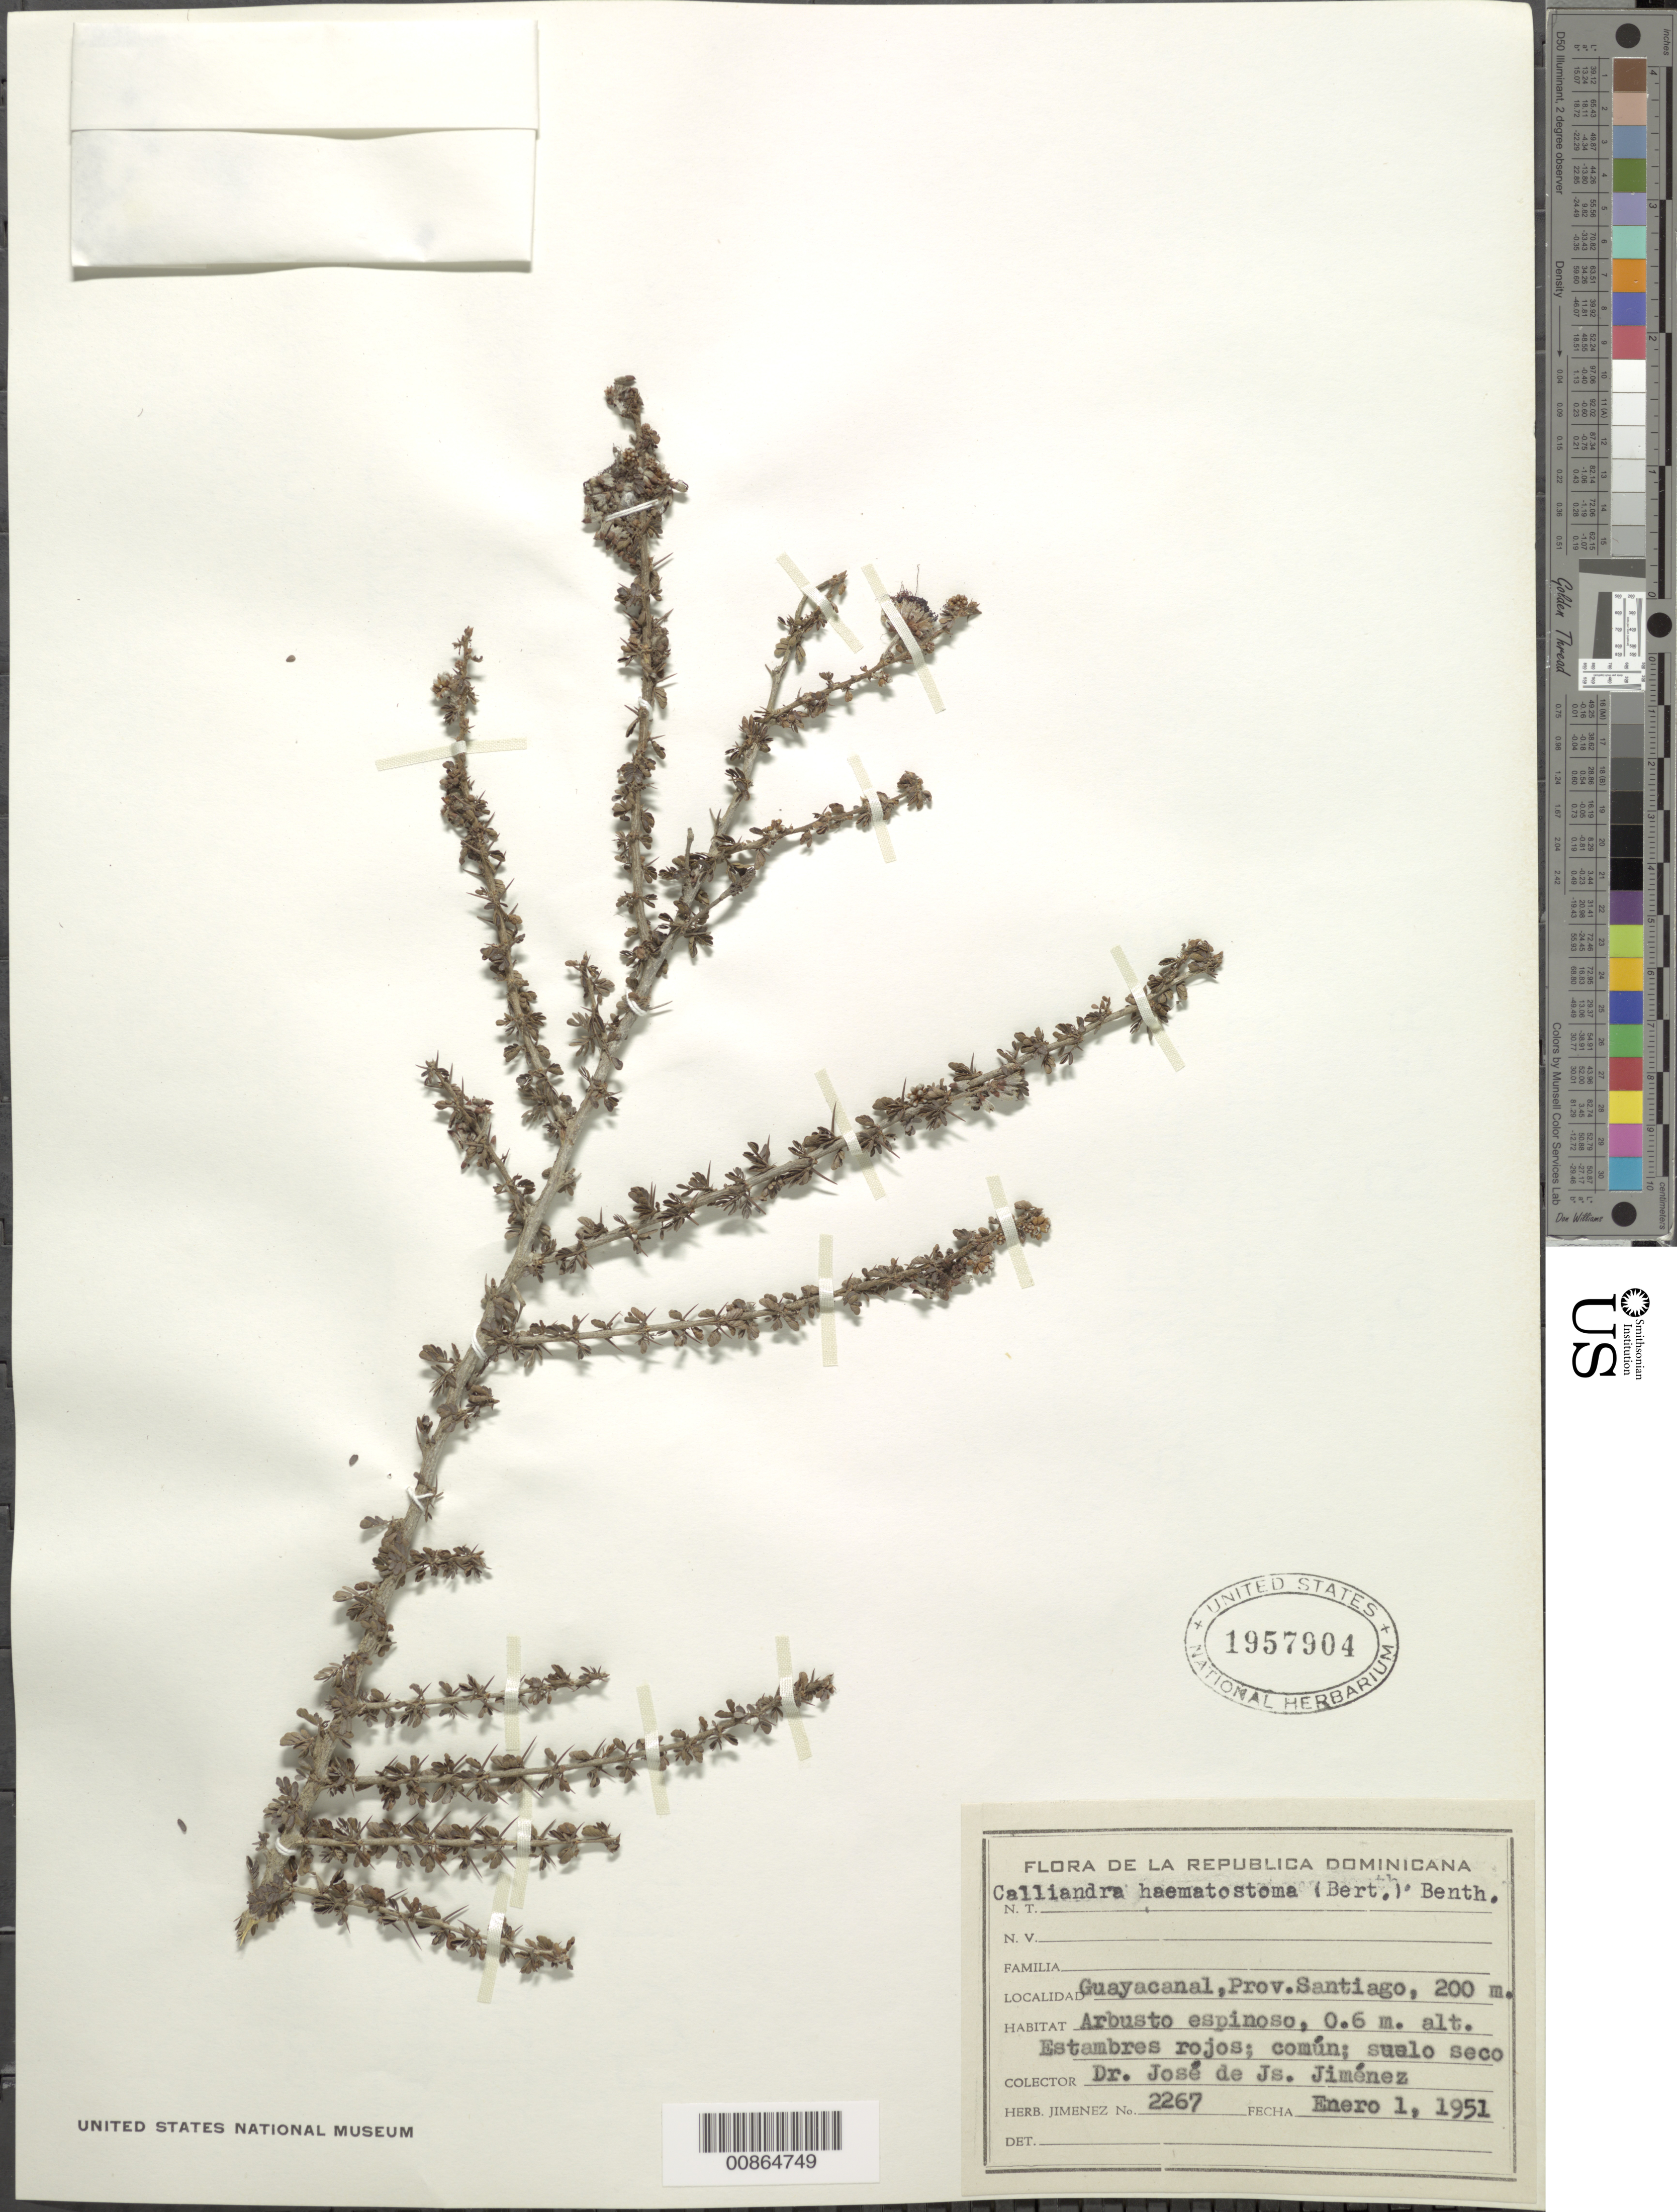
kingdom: Plantae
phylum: Tracheophyta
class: Magnoliopsida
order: Fabales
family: Fabaceae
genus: Calliandra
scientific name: Calliandra haematostoma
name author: (DC.) Urb.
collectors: J. J. Jiménez Almonte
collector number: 2267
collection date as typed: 01 Jan 1951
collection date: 1951-01-01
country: Dominican Republic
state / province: Santiago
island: Hispaniola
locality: Guayacanal.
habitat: Suelo seco.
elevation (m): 200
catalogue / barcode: US 1957904